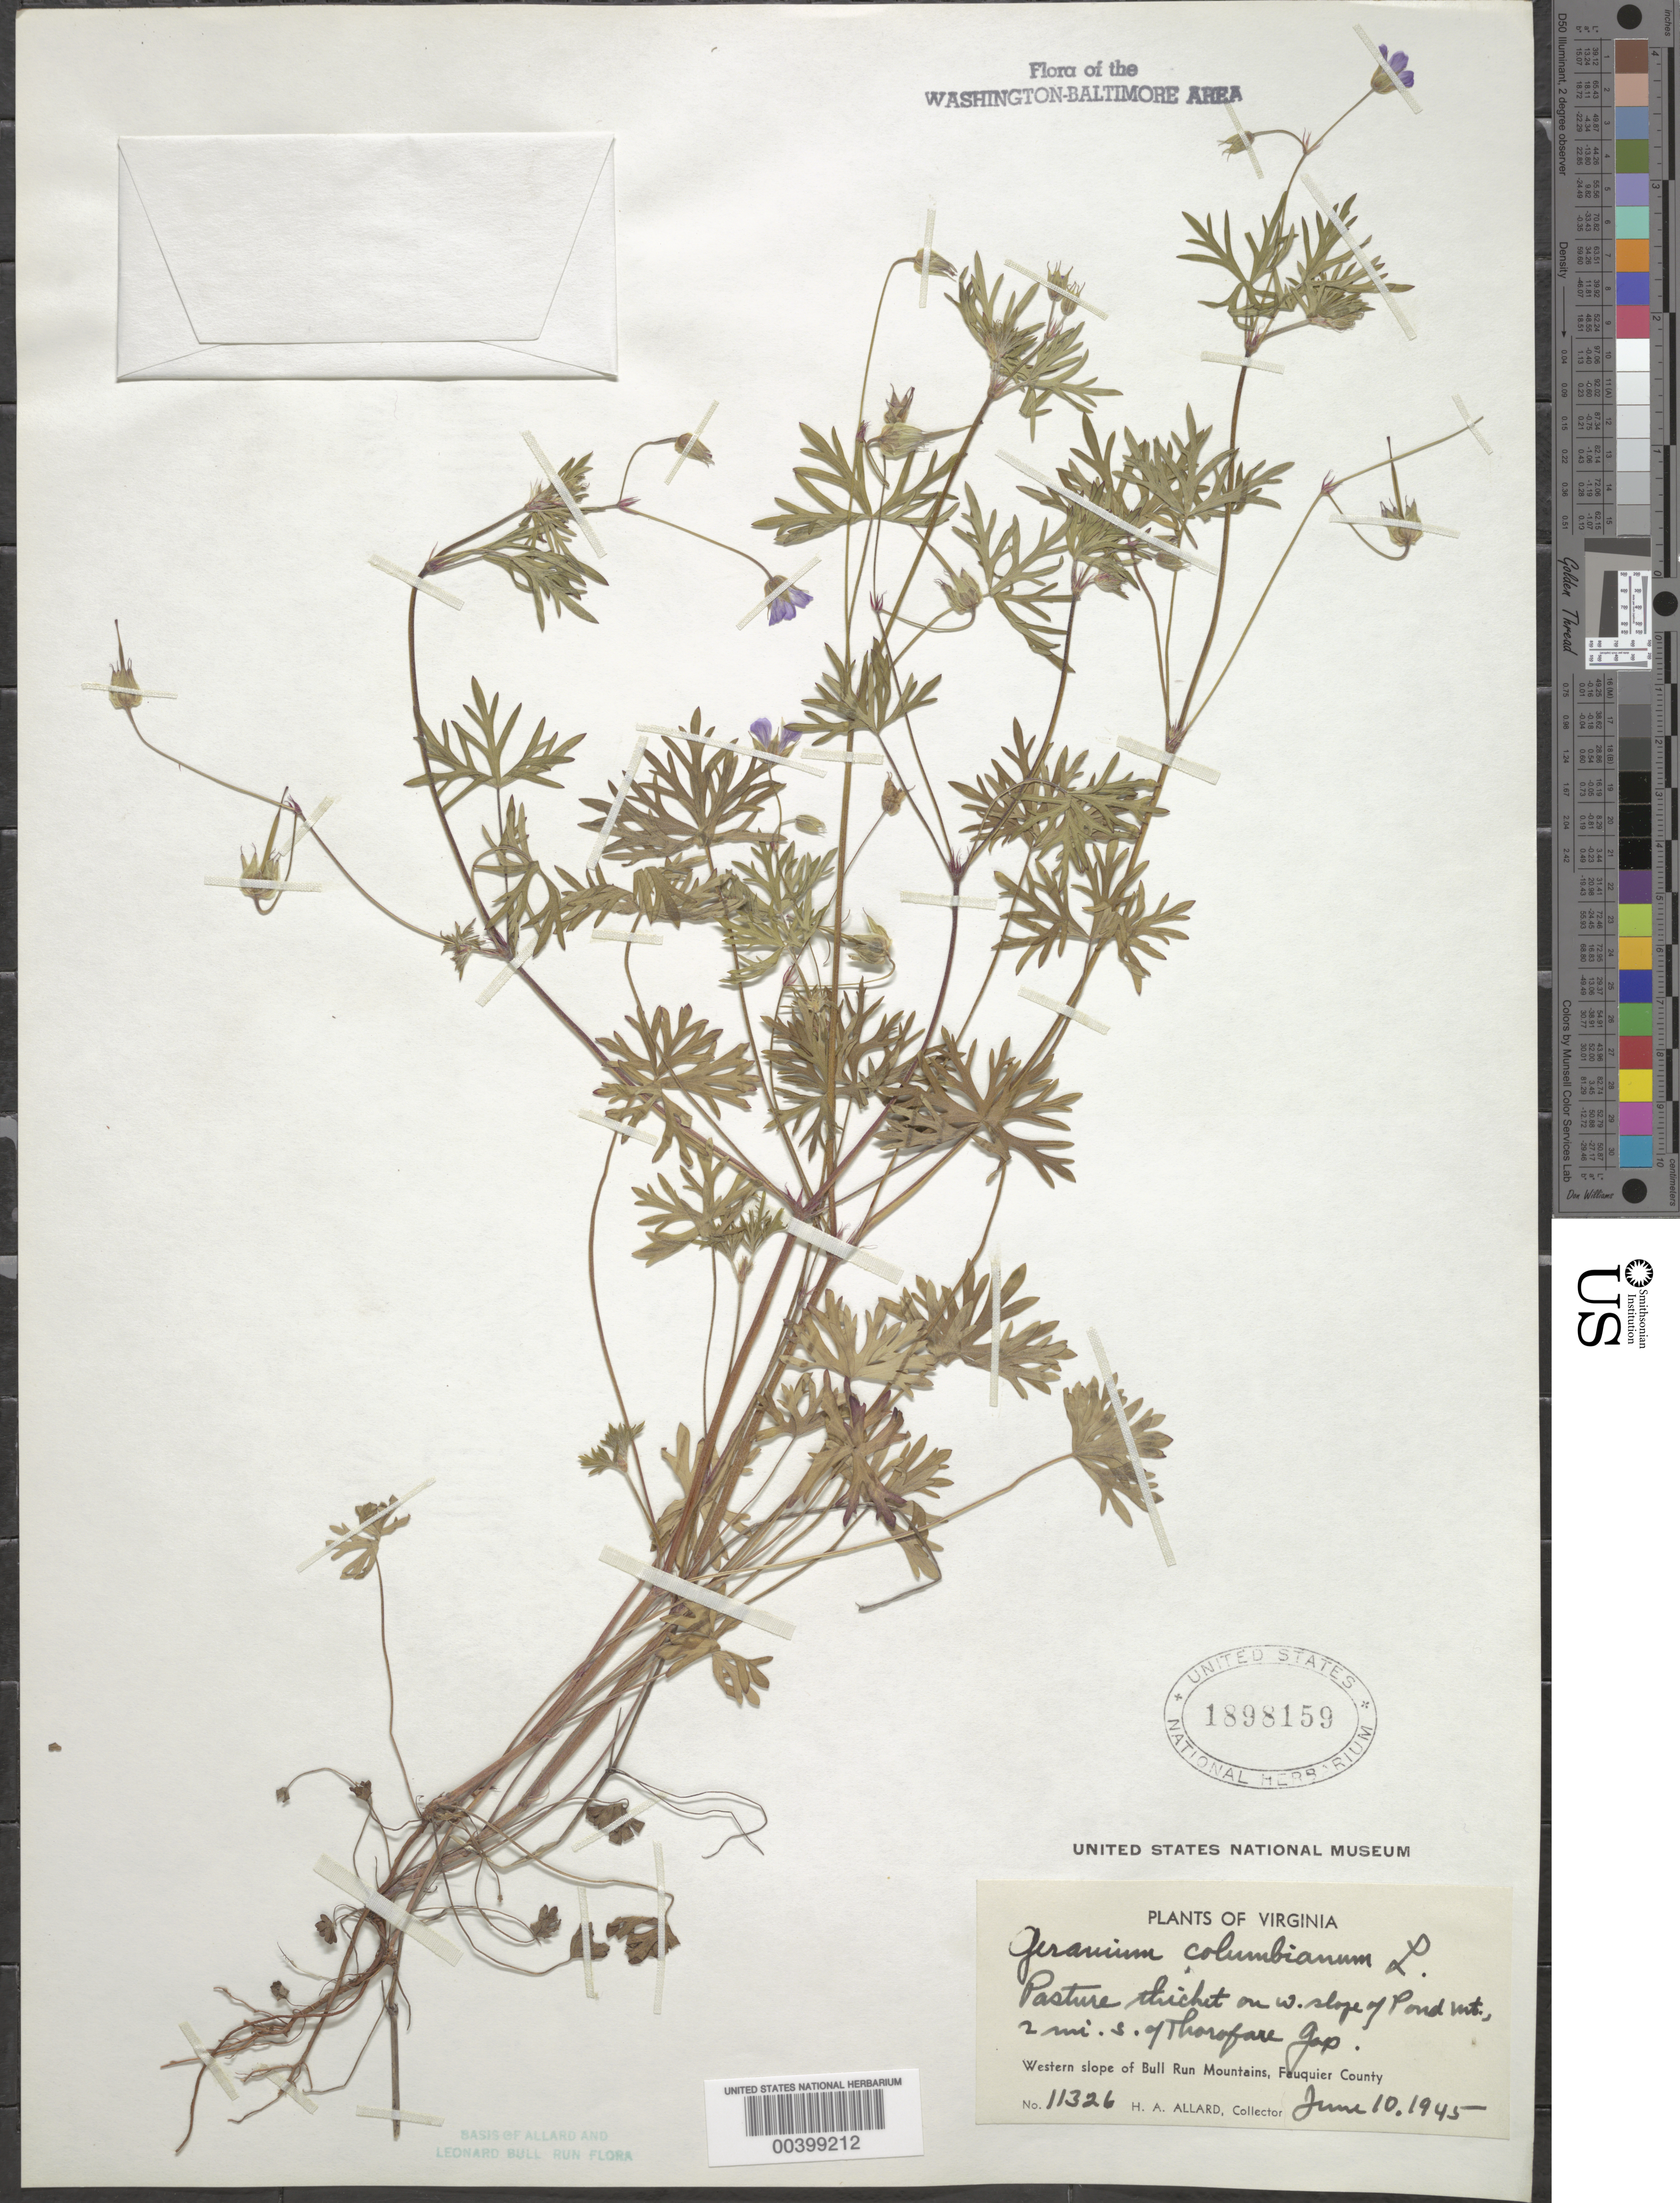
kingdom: Plantae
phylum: Tracheophyta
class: Magnoliopsida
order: Geraniales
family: Geraniaceae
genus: Geranium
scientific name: Geranium columbinum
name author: L.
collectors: H. A. Allard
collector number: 11326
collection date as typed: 10 Jun 1945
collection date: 1945-06-10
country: United States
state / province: Virginia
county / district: Fauquier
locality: Pond Mountains, south of Thorofare Gap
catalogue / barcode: US 1898159